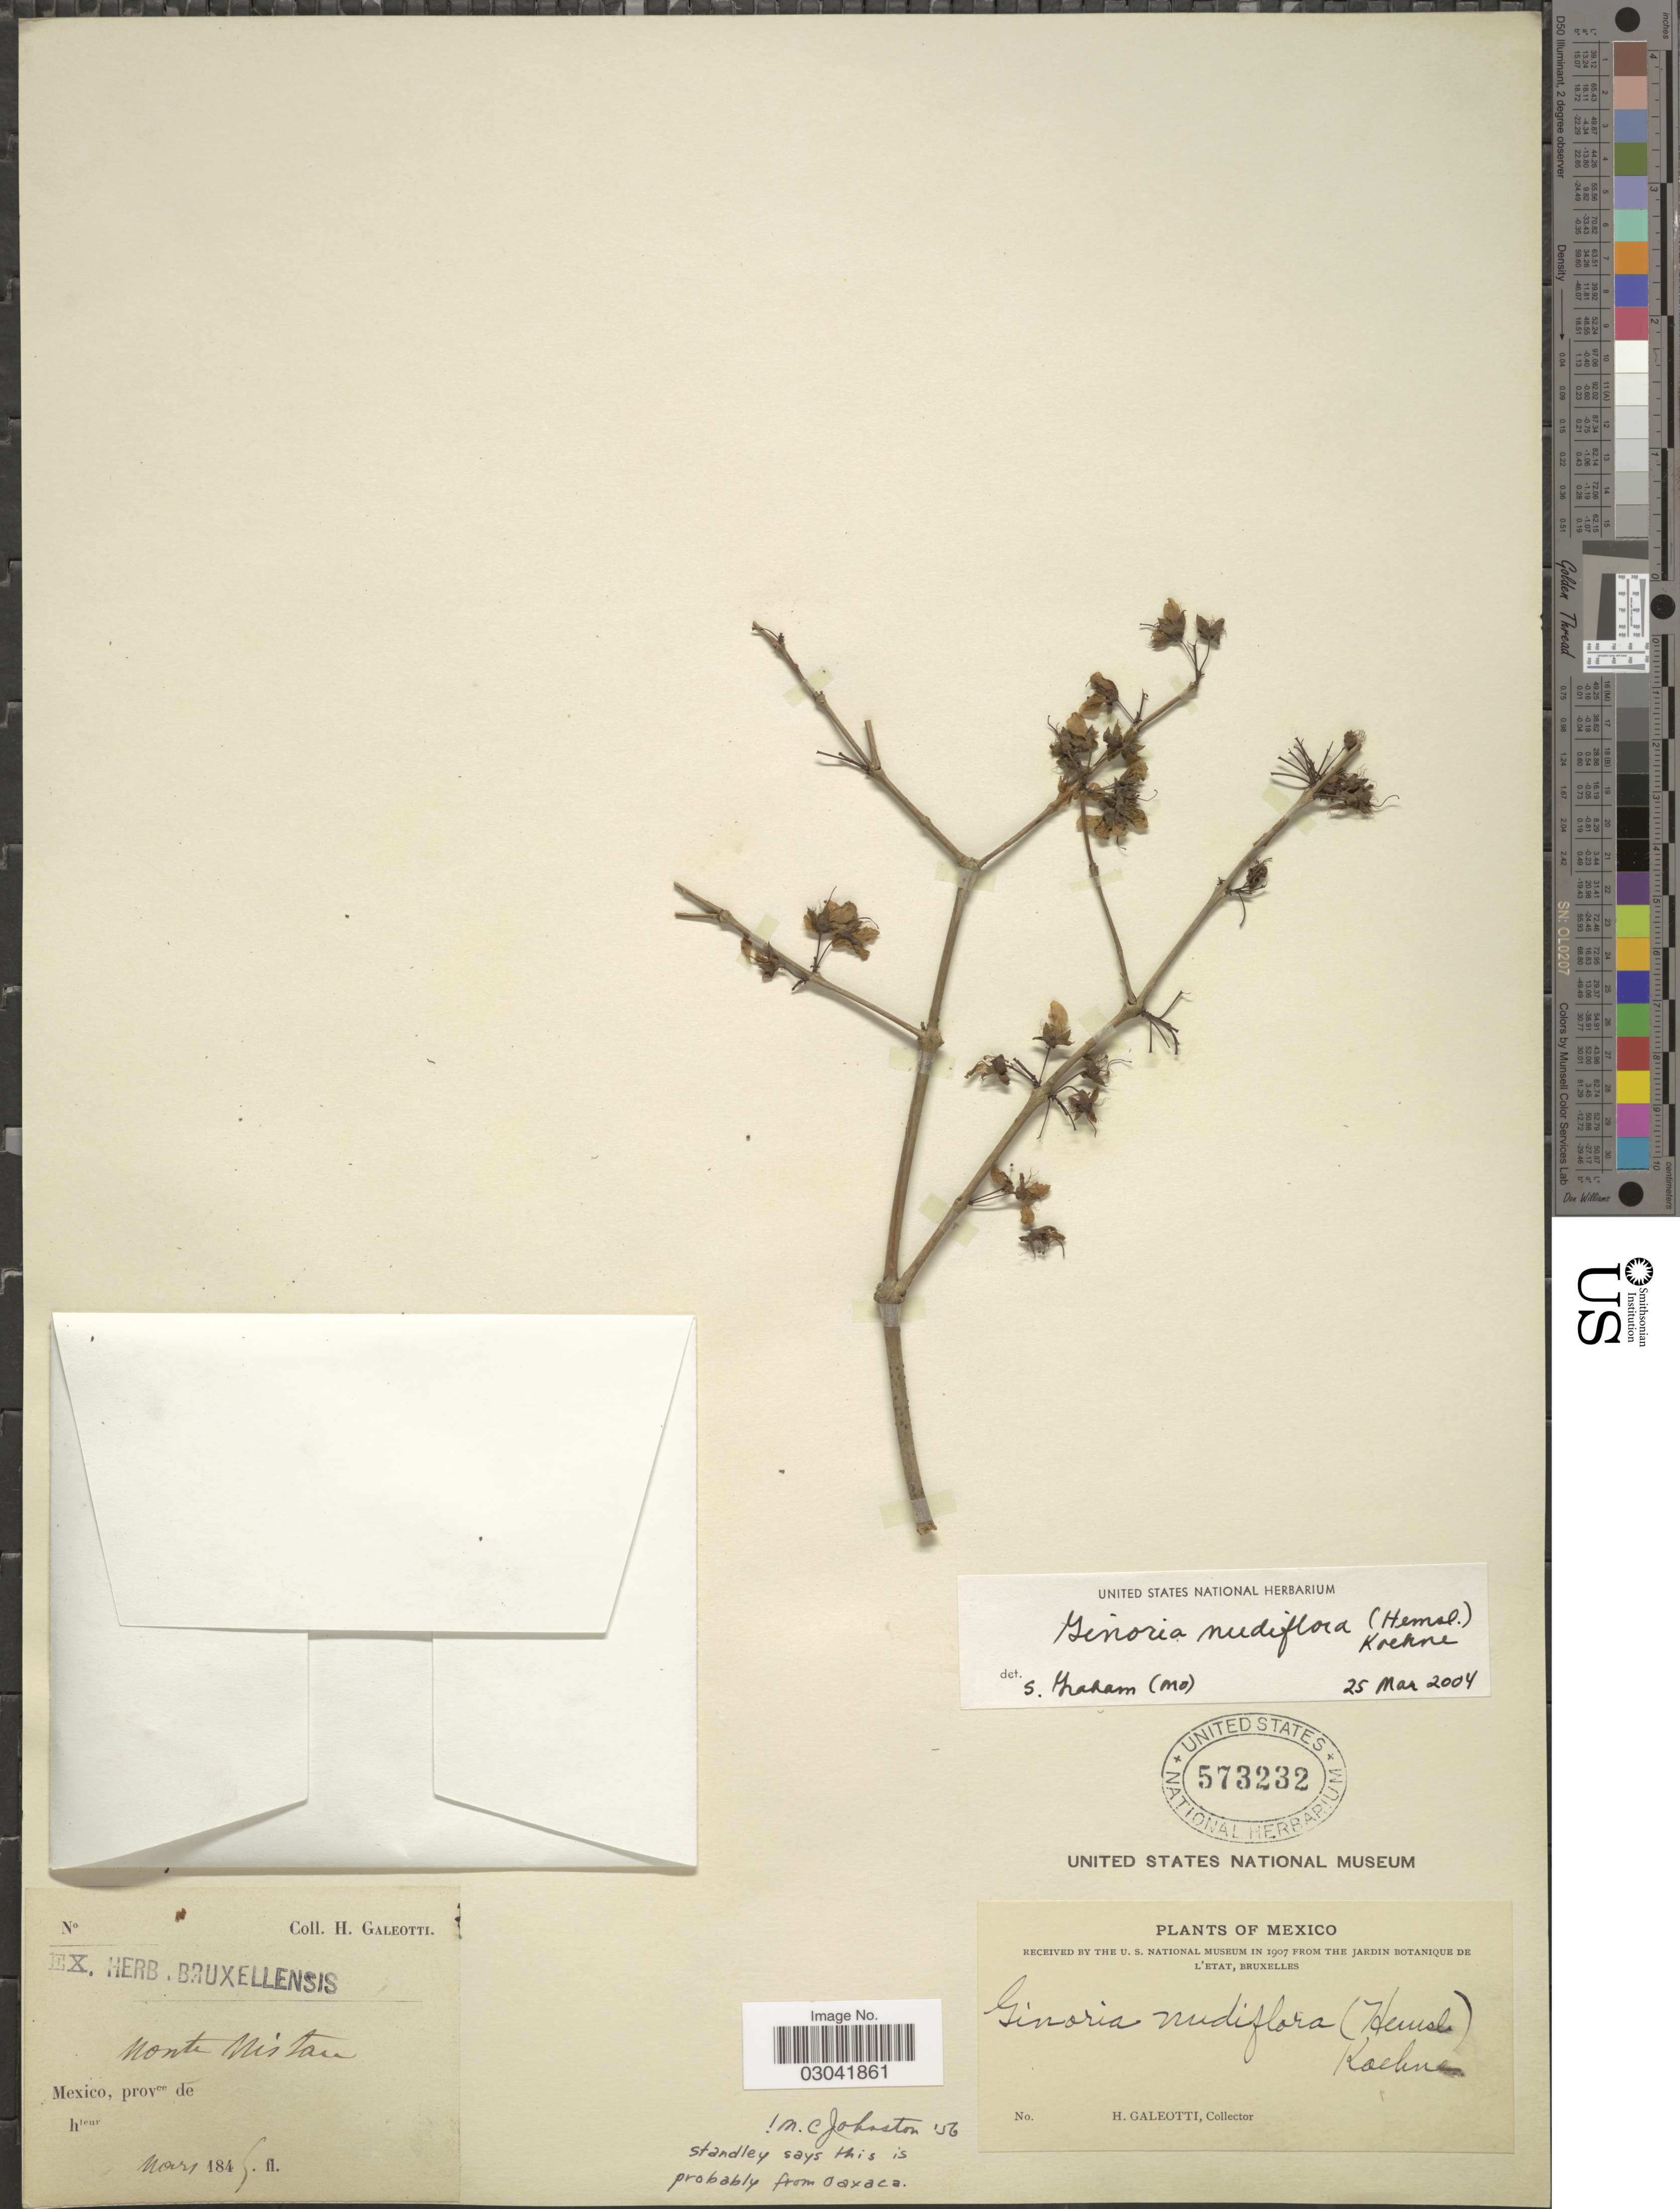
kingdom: Plantae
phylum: Tracheophyta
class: Magnoliopsida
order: Myrtales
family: Lythraceae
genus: Ginoria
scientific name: Ginoria nudiflora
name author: (Hemsl.) Koehne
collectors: H. G. Galeotti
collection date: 1845-03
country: Mexico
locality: Monte Mistan.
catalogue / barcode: US 573232